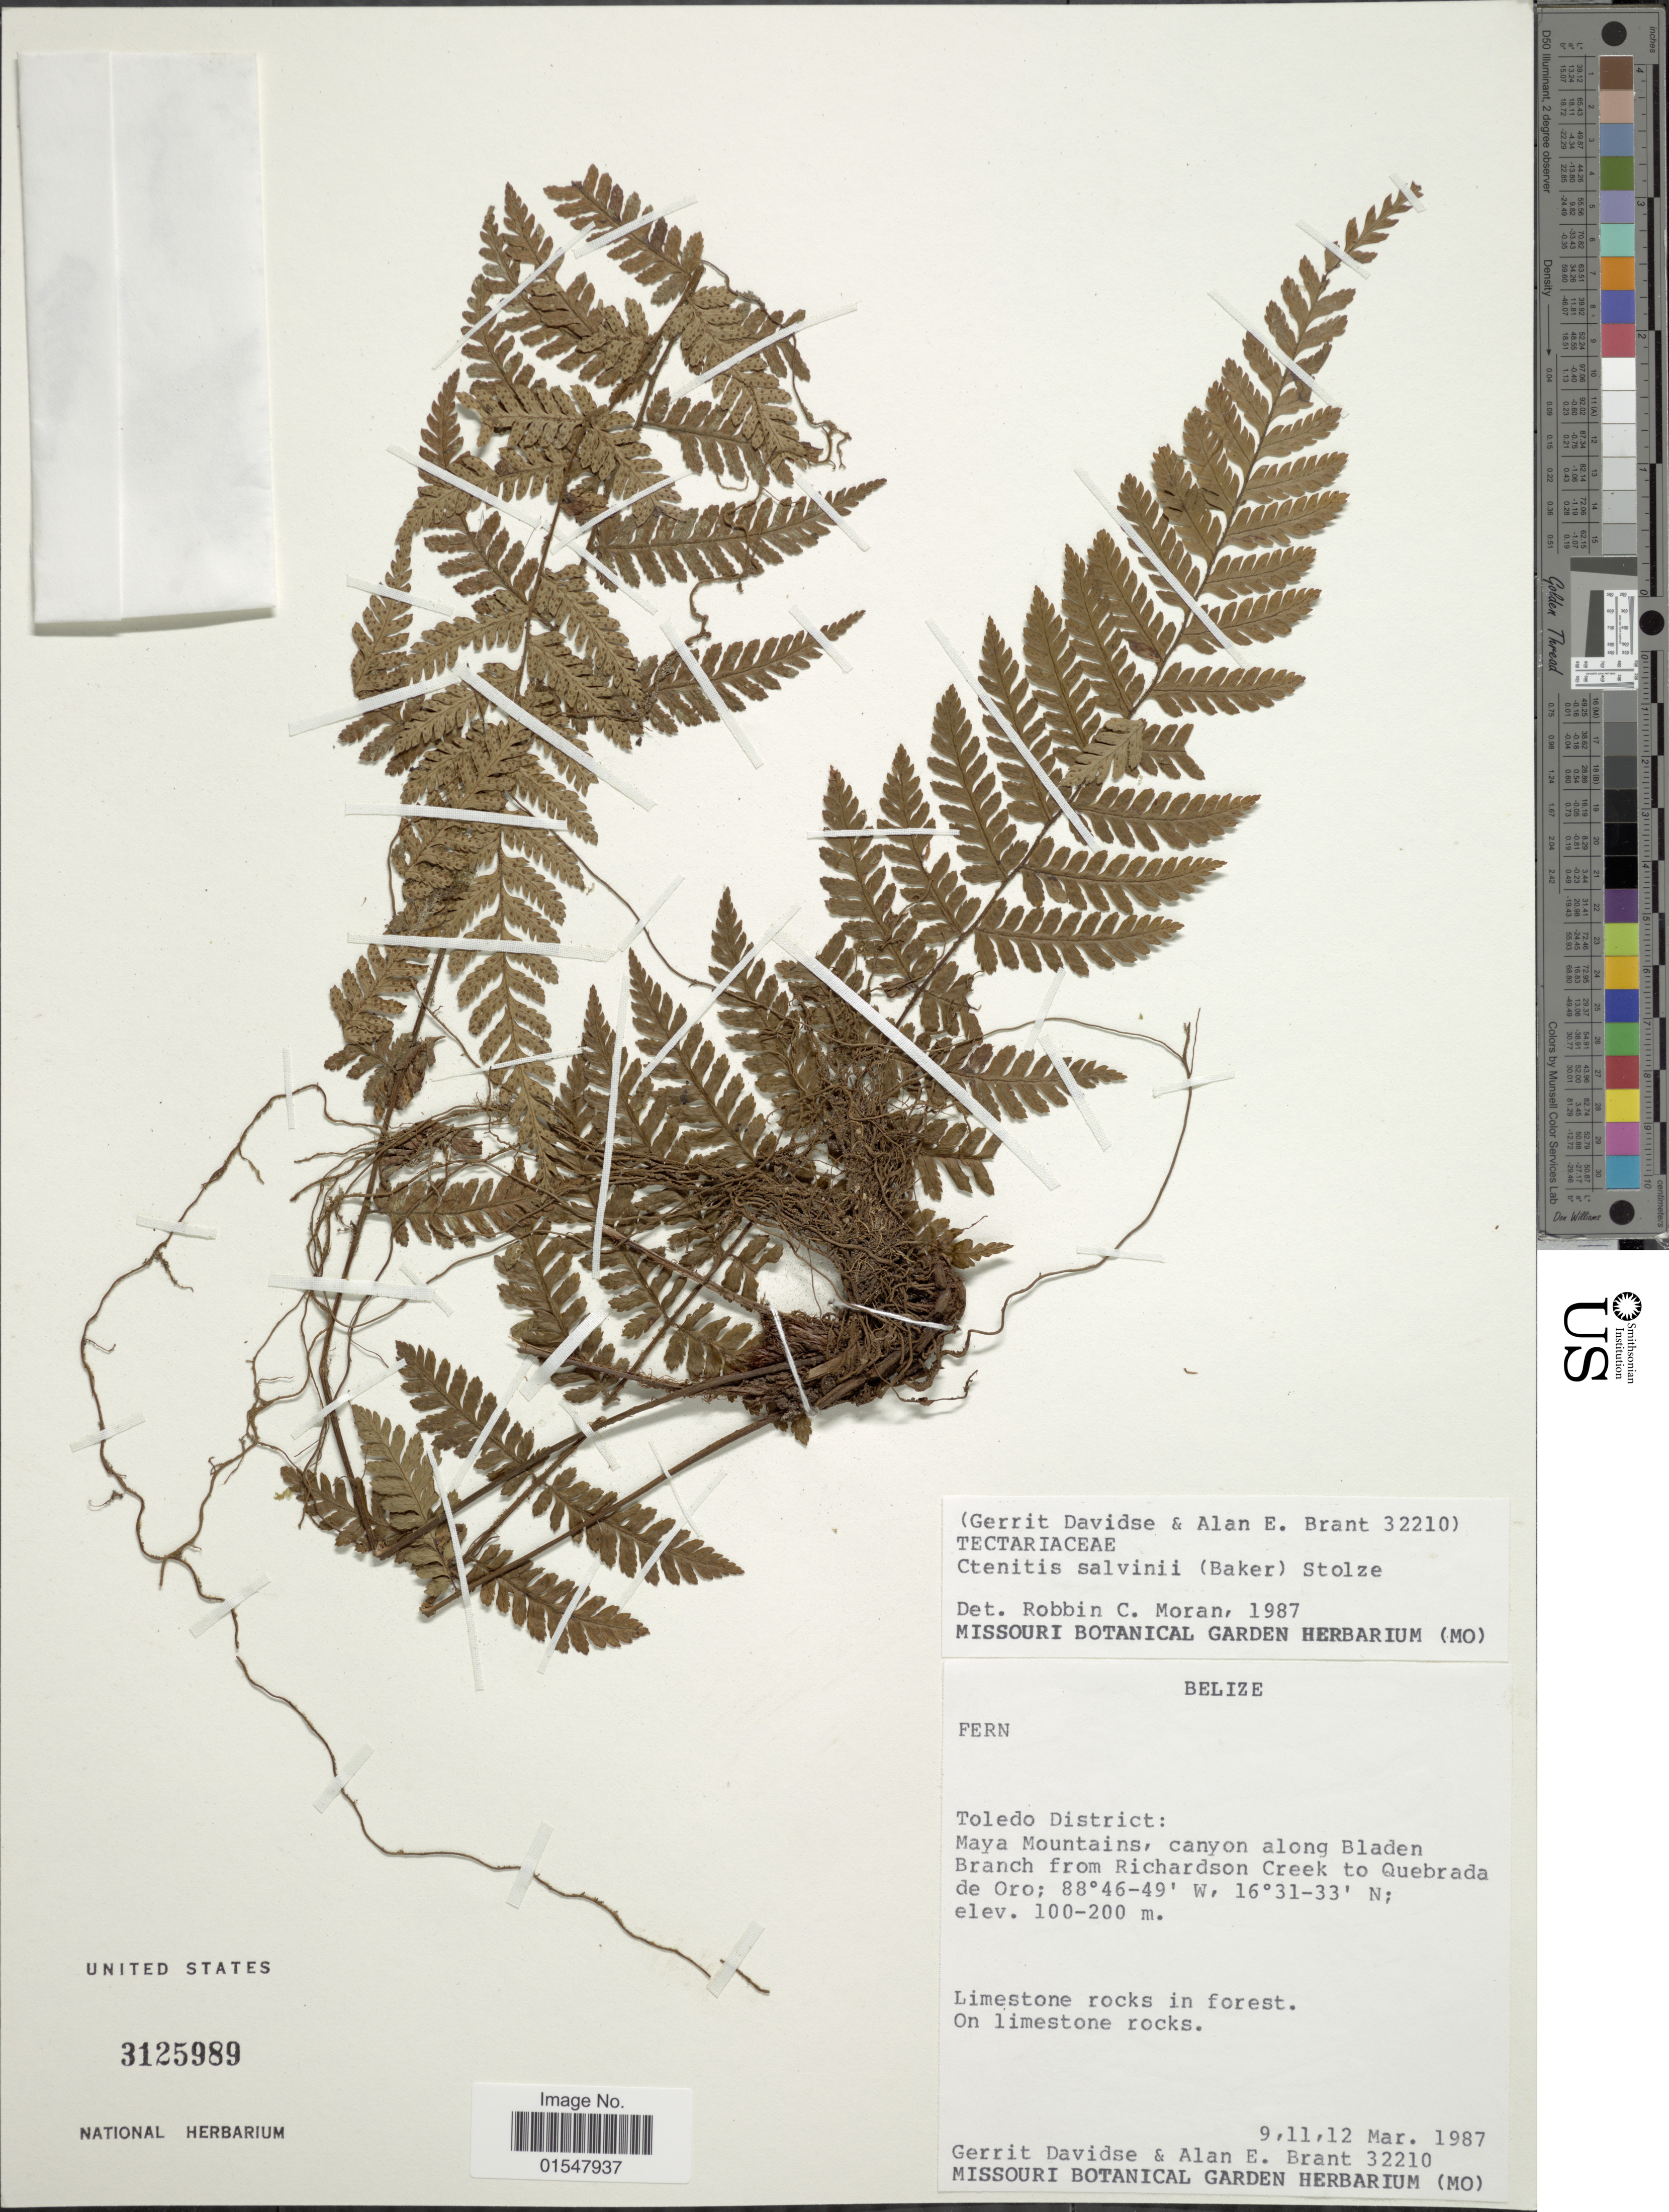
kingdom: Plantae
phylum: Tracheophyta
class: Polypodiopsida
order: Polypodiales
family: Dryopteridaceae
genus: Ctenitis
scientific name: Ctenitis salvinii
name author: (Baker) Stolze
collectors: G. Davidse & A. Brant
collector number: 32210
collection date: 1987-03-09/1987-03-12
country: Belize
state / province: Toledo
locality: Belize, Toledo District, Maya Mountains, cayon along Bladen Branch from Richardson Creek to Quebrada de Oro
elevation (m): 100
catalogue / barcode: US 3125989